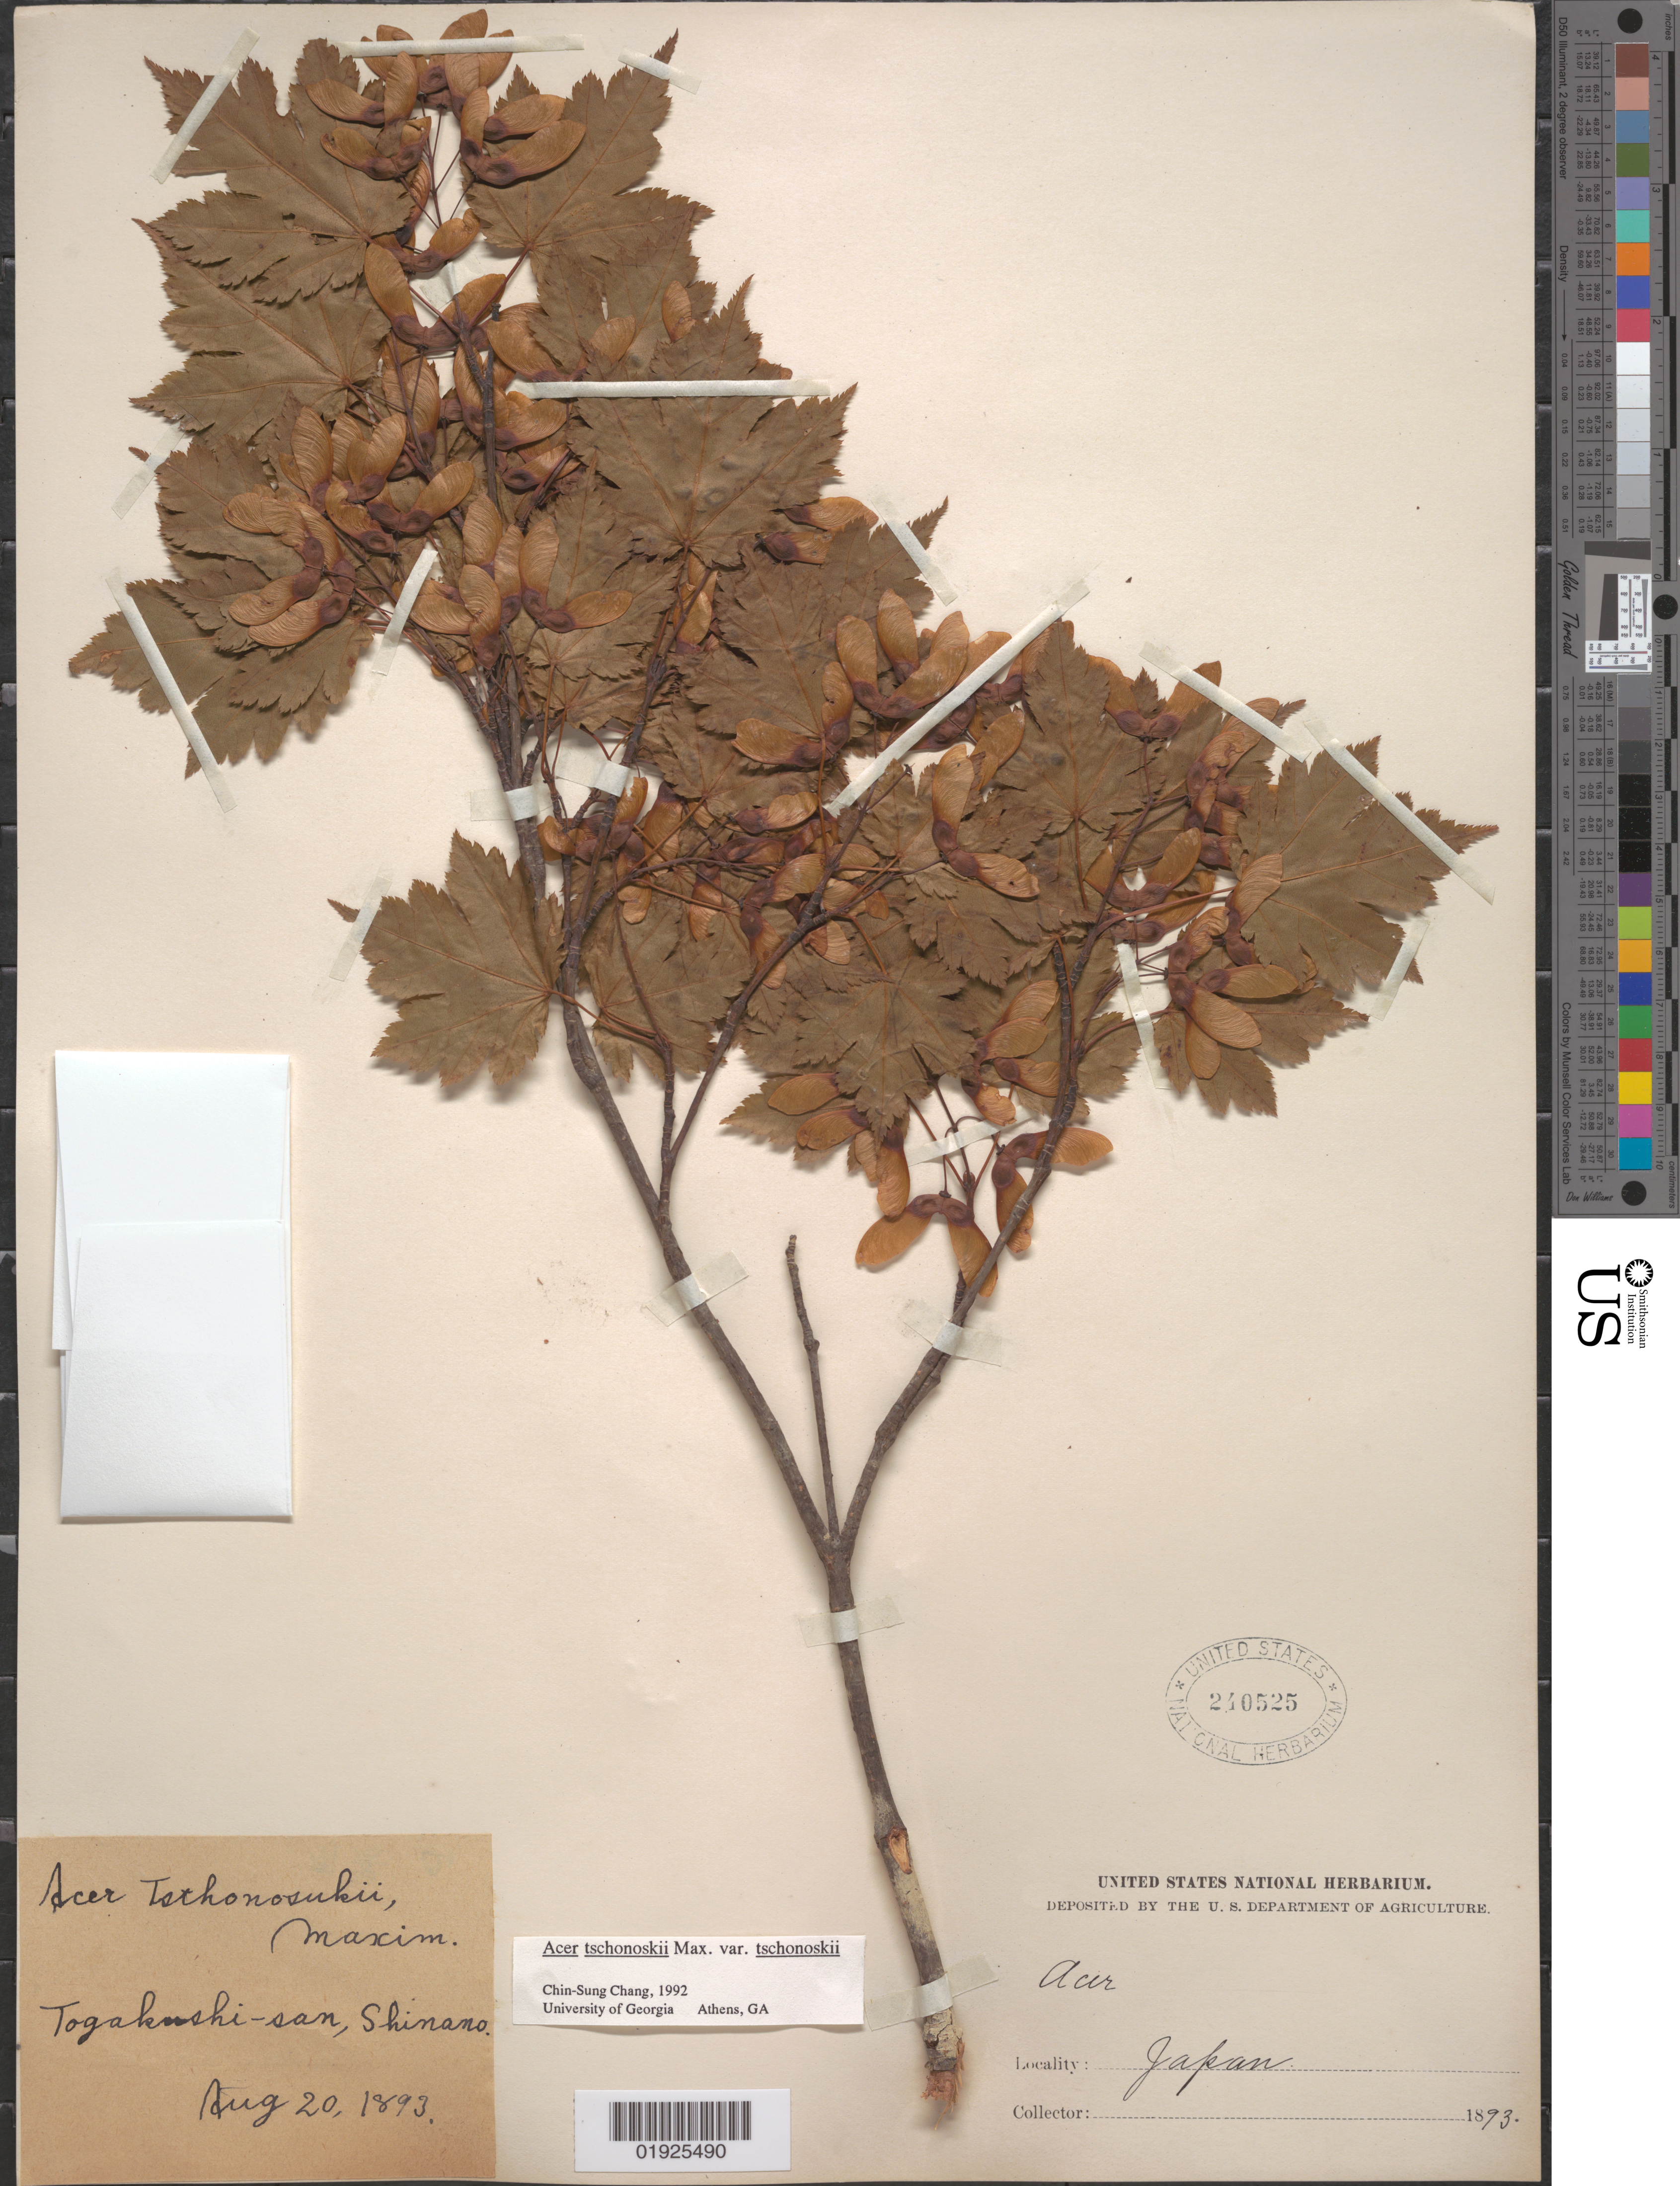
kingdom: Plantae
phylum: Tracheophyta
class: Magnoliopsida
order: Sapindales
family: Sapindaceae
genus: Acer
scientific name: Acer tschonoskii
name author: Maxim.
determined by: Chang, C. S., (SNUA)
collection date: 1893-08-20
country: Japan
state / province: Nagano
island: Honshu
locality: Togakushi-san, Shinano [Nagano]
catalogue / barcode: US 240525